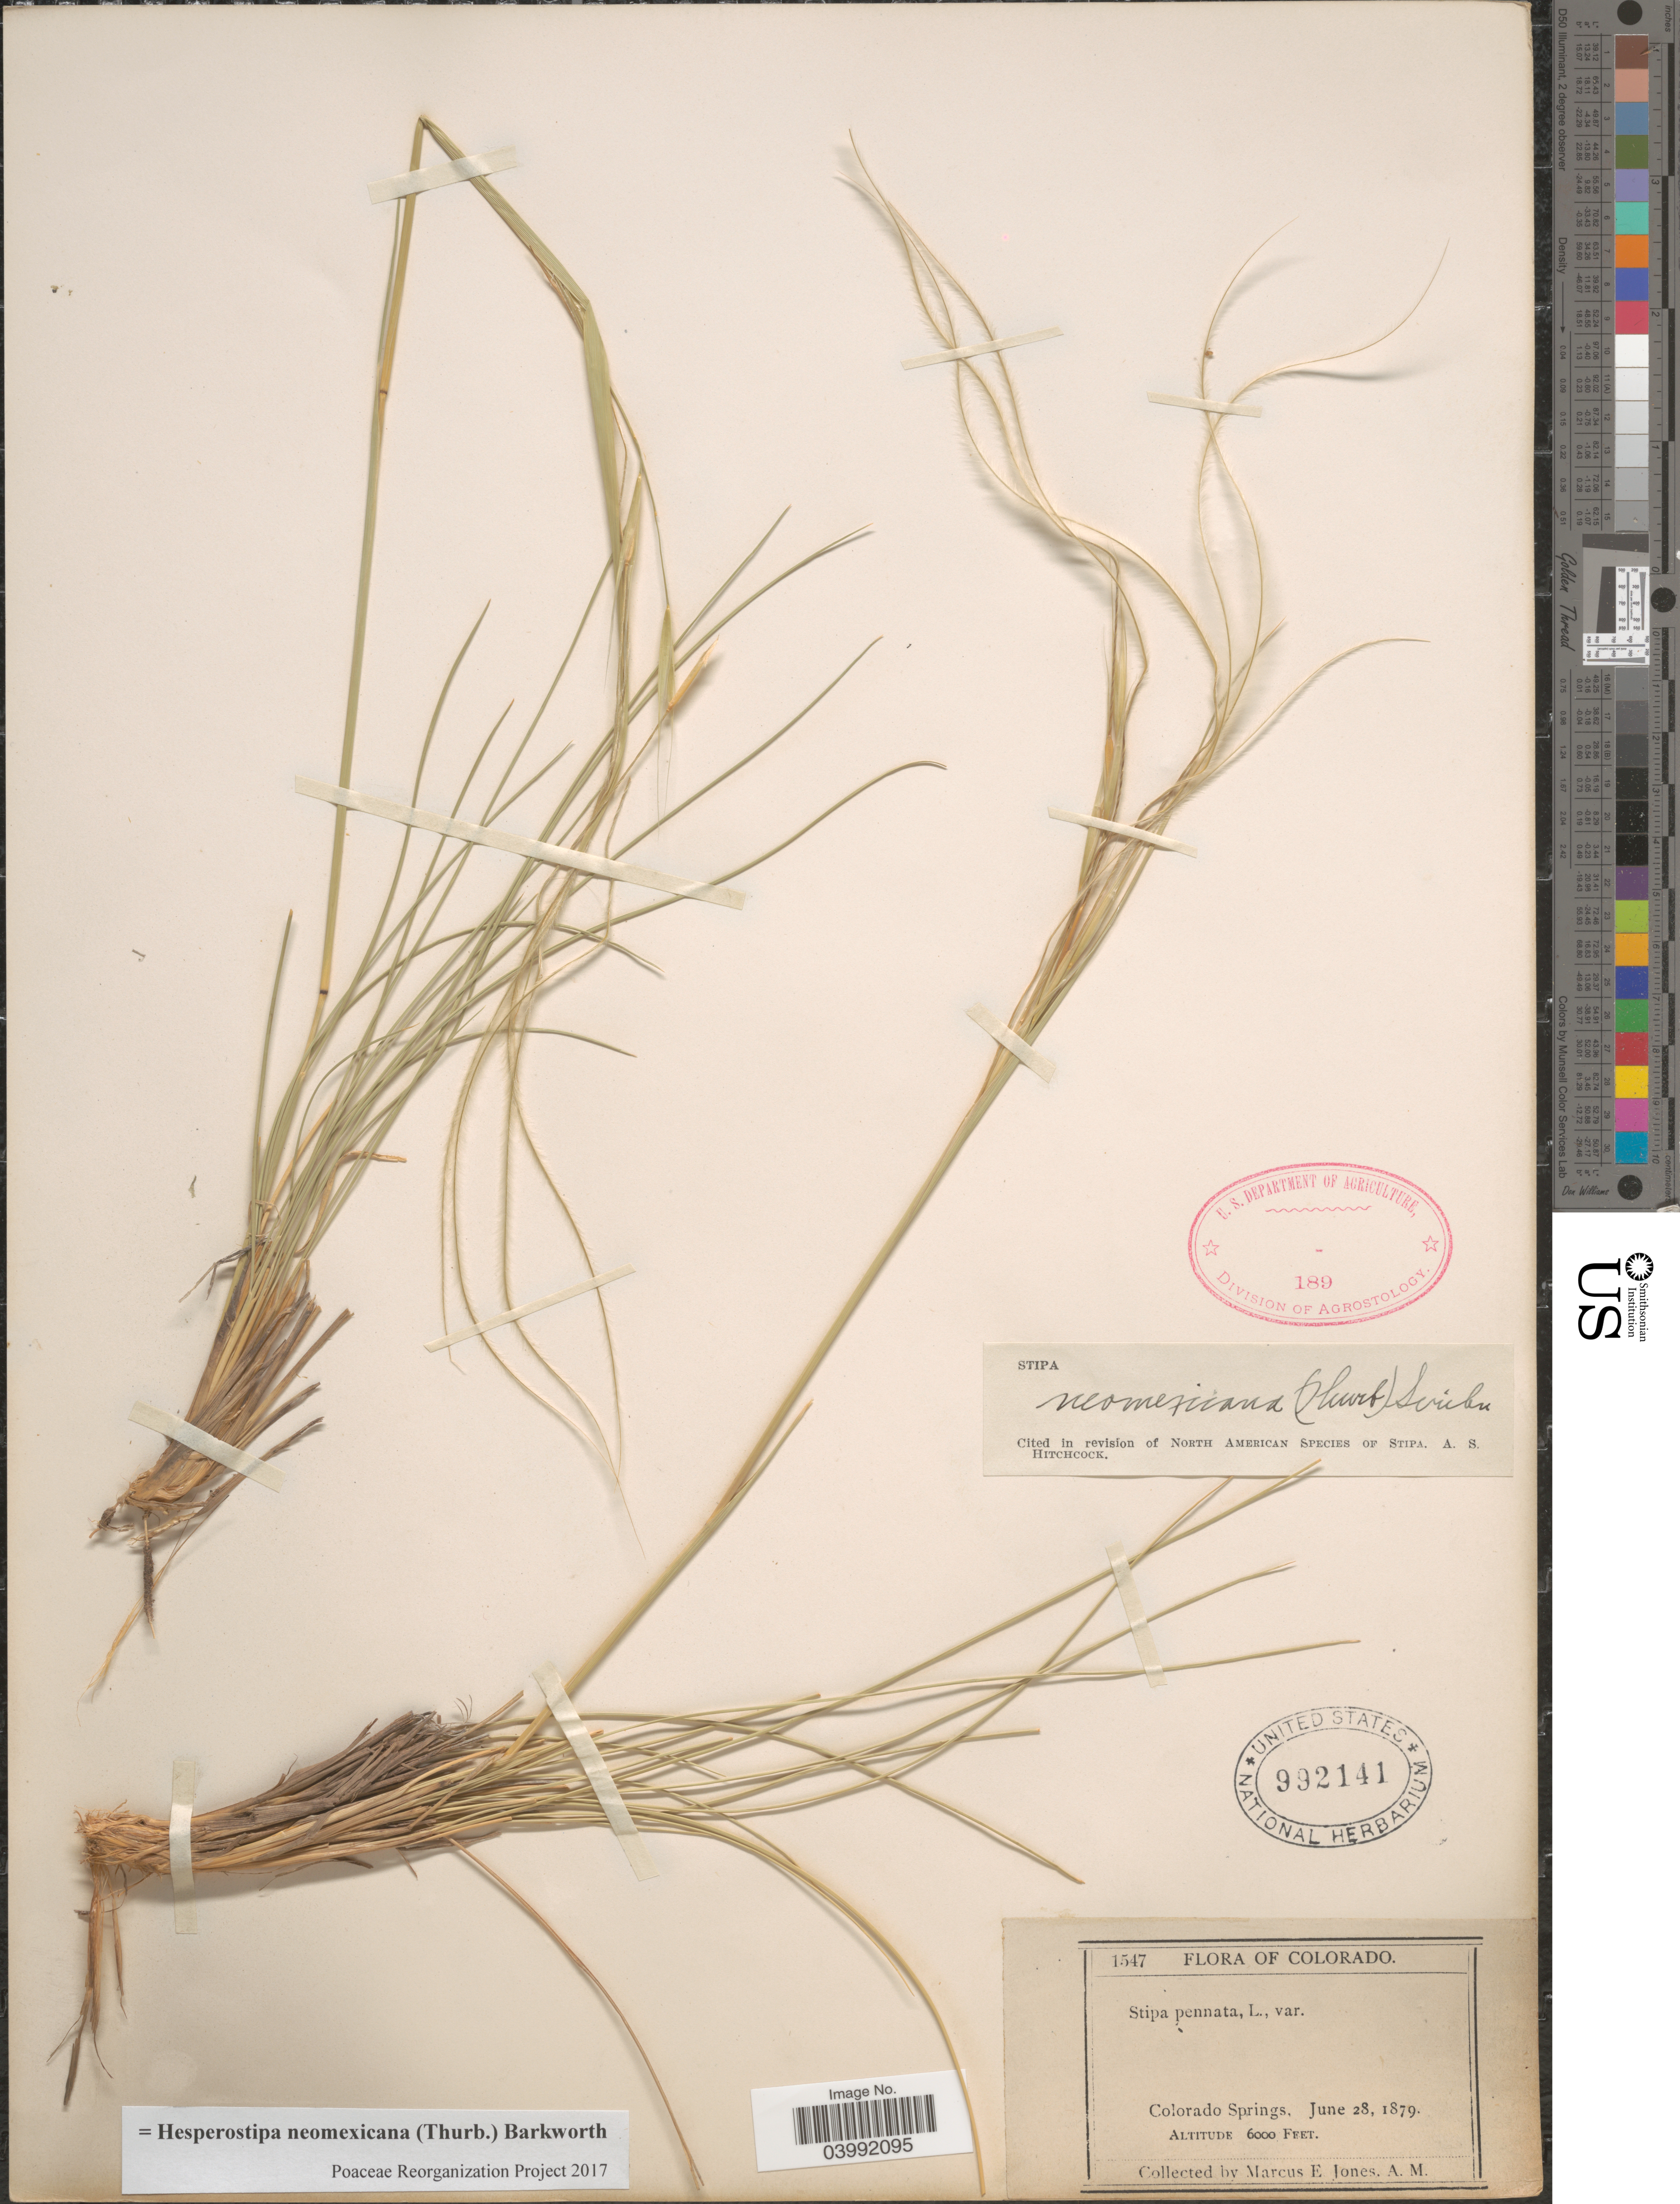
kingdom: Plantae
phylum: Tracheophyta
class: Liliopsida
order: Poales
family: Poaceae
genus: Hesperostipa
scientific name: Hesperostipa neomexicana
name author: (Thurb.) Barkworth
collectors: M. E. Jones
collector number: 1547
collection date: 1879-06-28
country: United States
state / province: Colorado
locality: Colorado Springs.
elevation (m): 1829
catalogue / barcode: US 992141